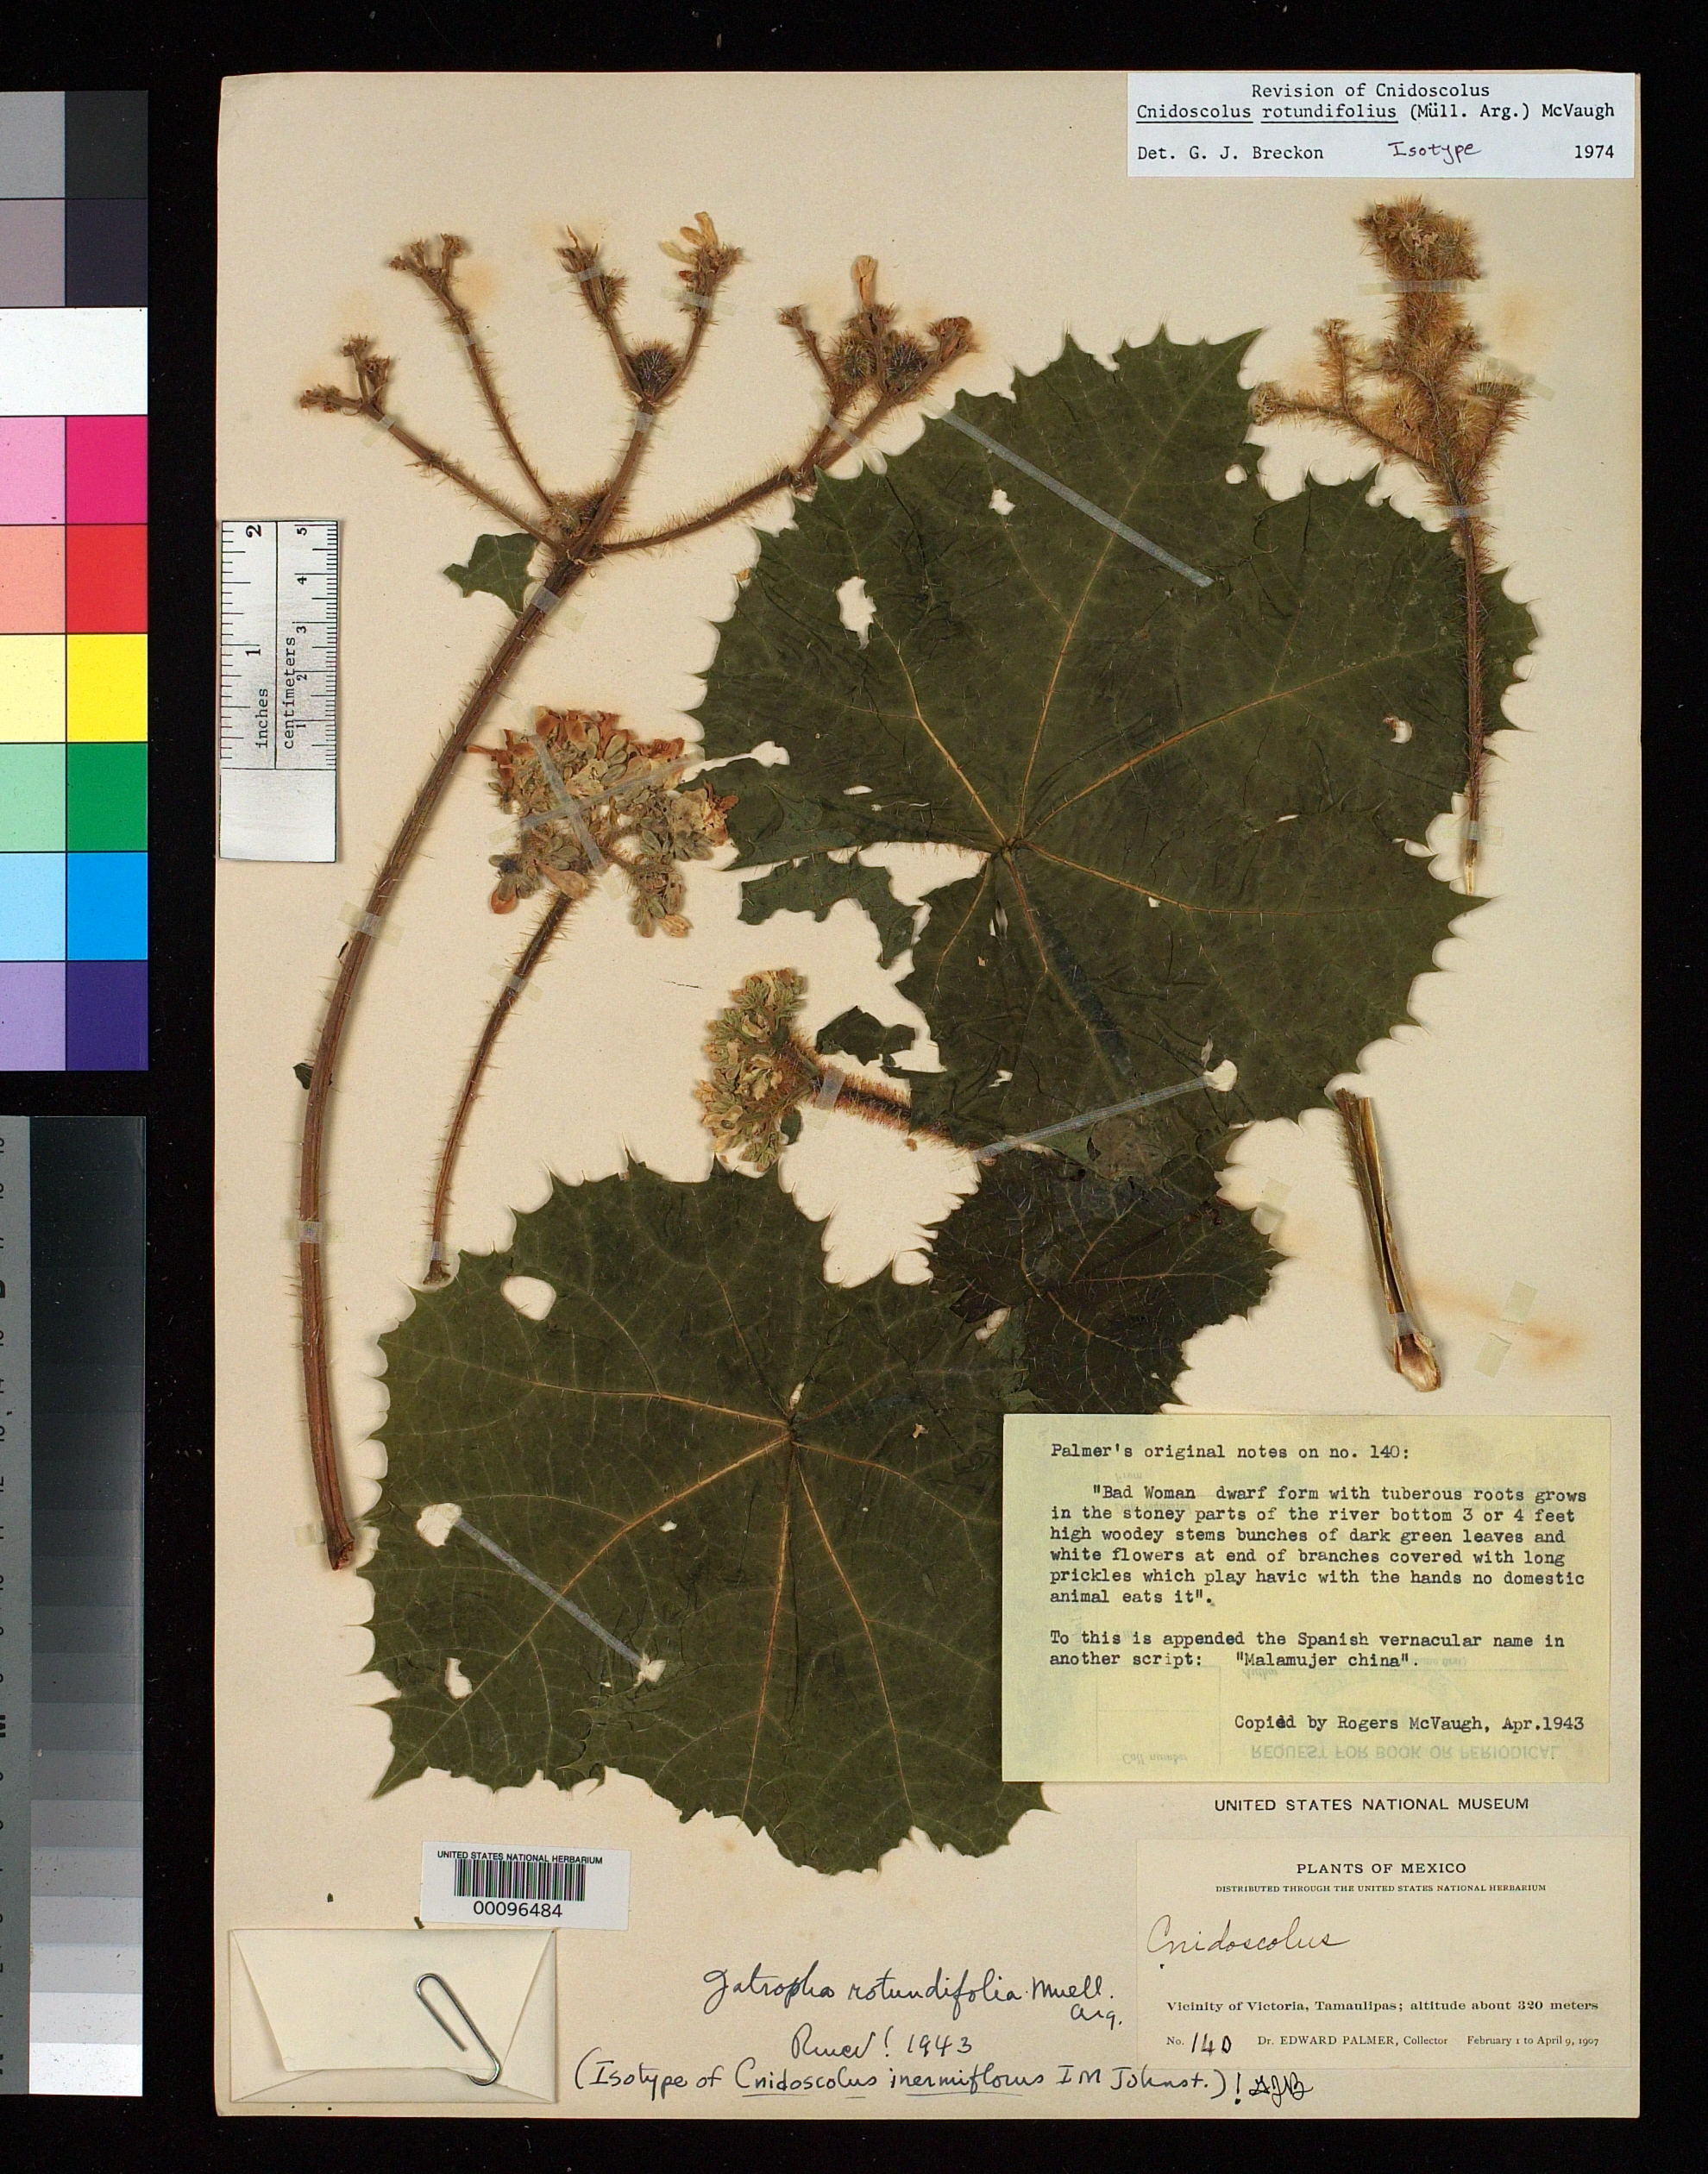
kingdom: Plantae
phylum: Tracheophyta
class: Magnoliopsida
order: Malpighiales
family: Euphorbiaceae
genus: Cnidoscolus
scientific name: Cnidoscolus inermiflorus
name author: I.M. Johnst.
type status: Isotype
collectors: E. Palmer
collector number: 140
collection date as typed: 1907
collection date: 1907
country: Mexico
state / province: Tamaulipas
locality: Vicinity of Victoria.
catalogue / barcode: US 572369